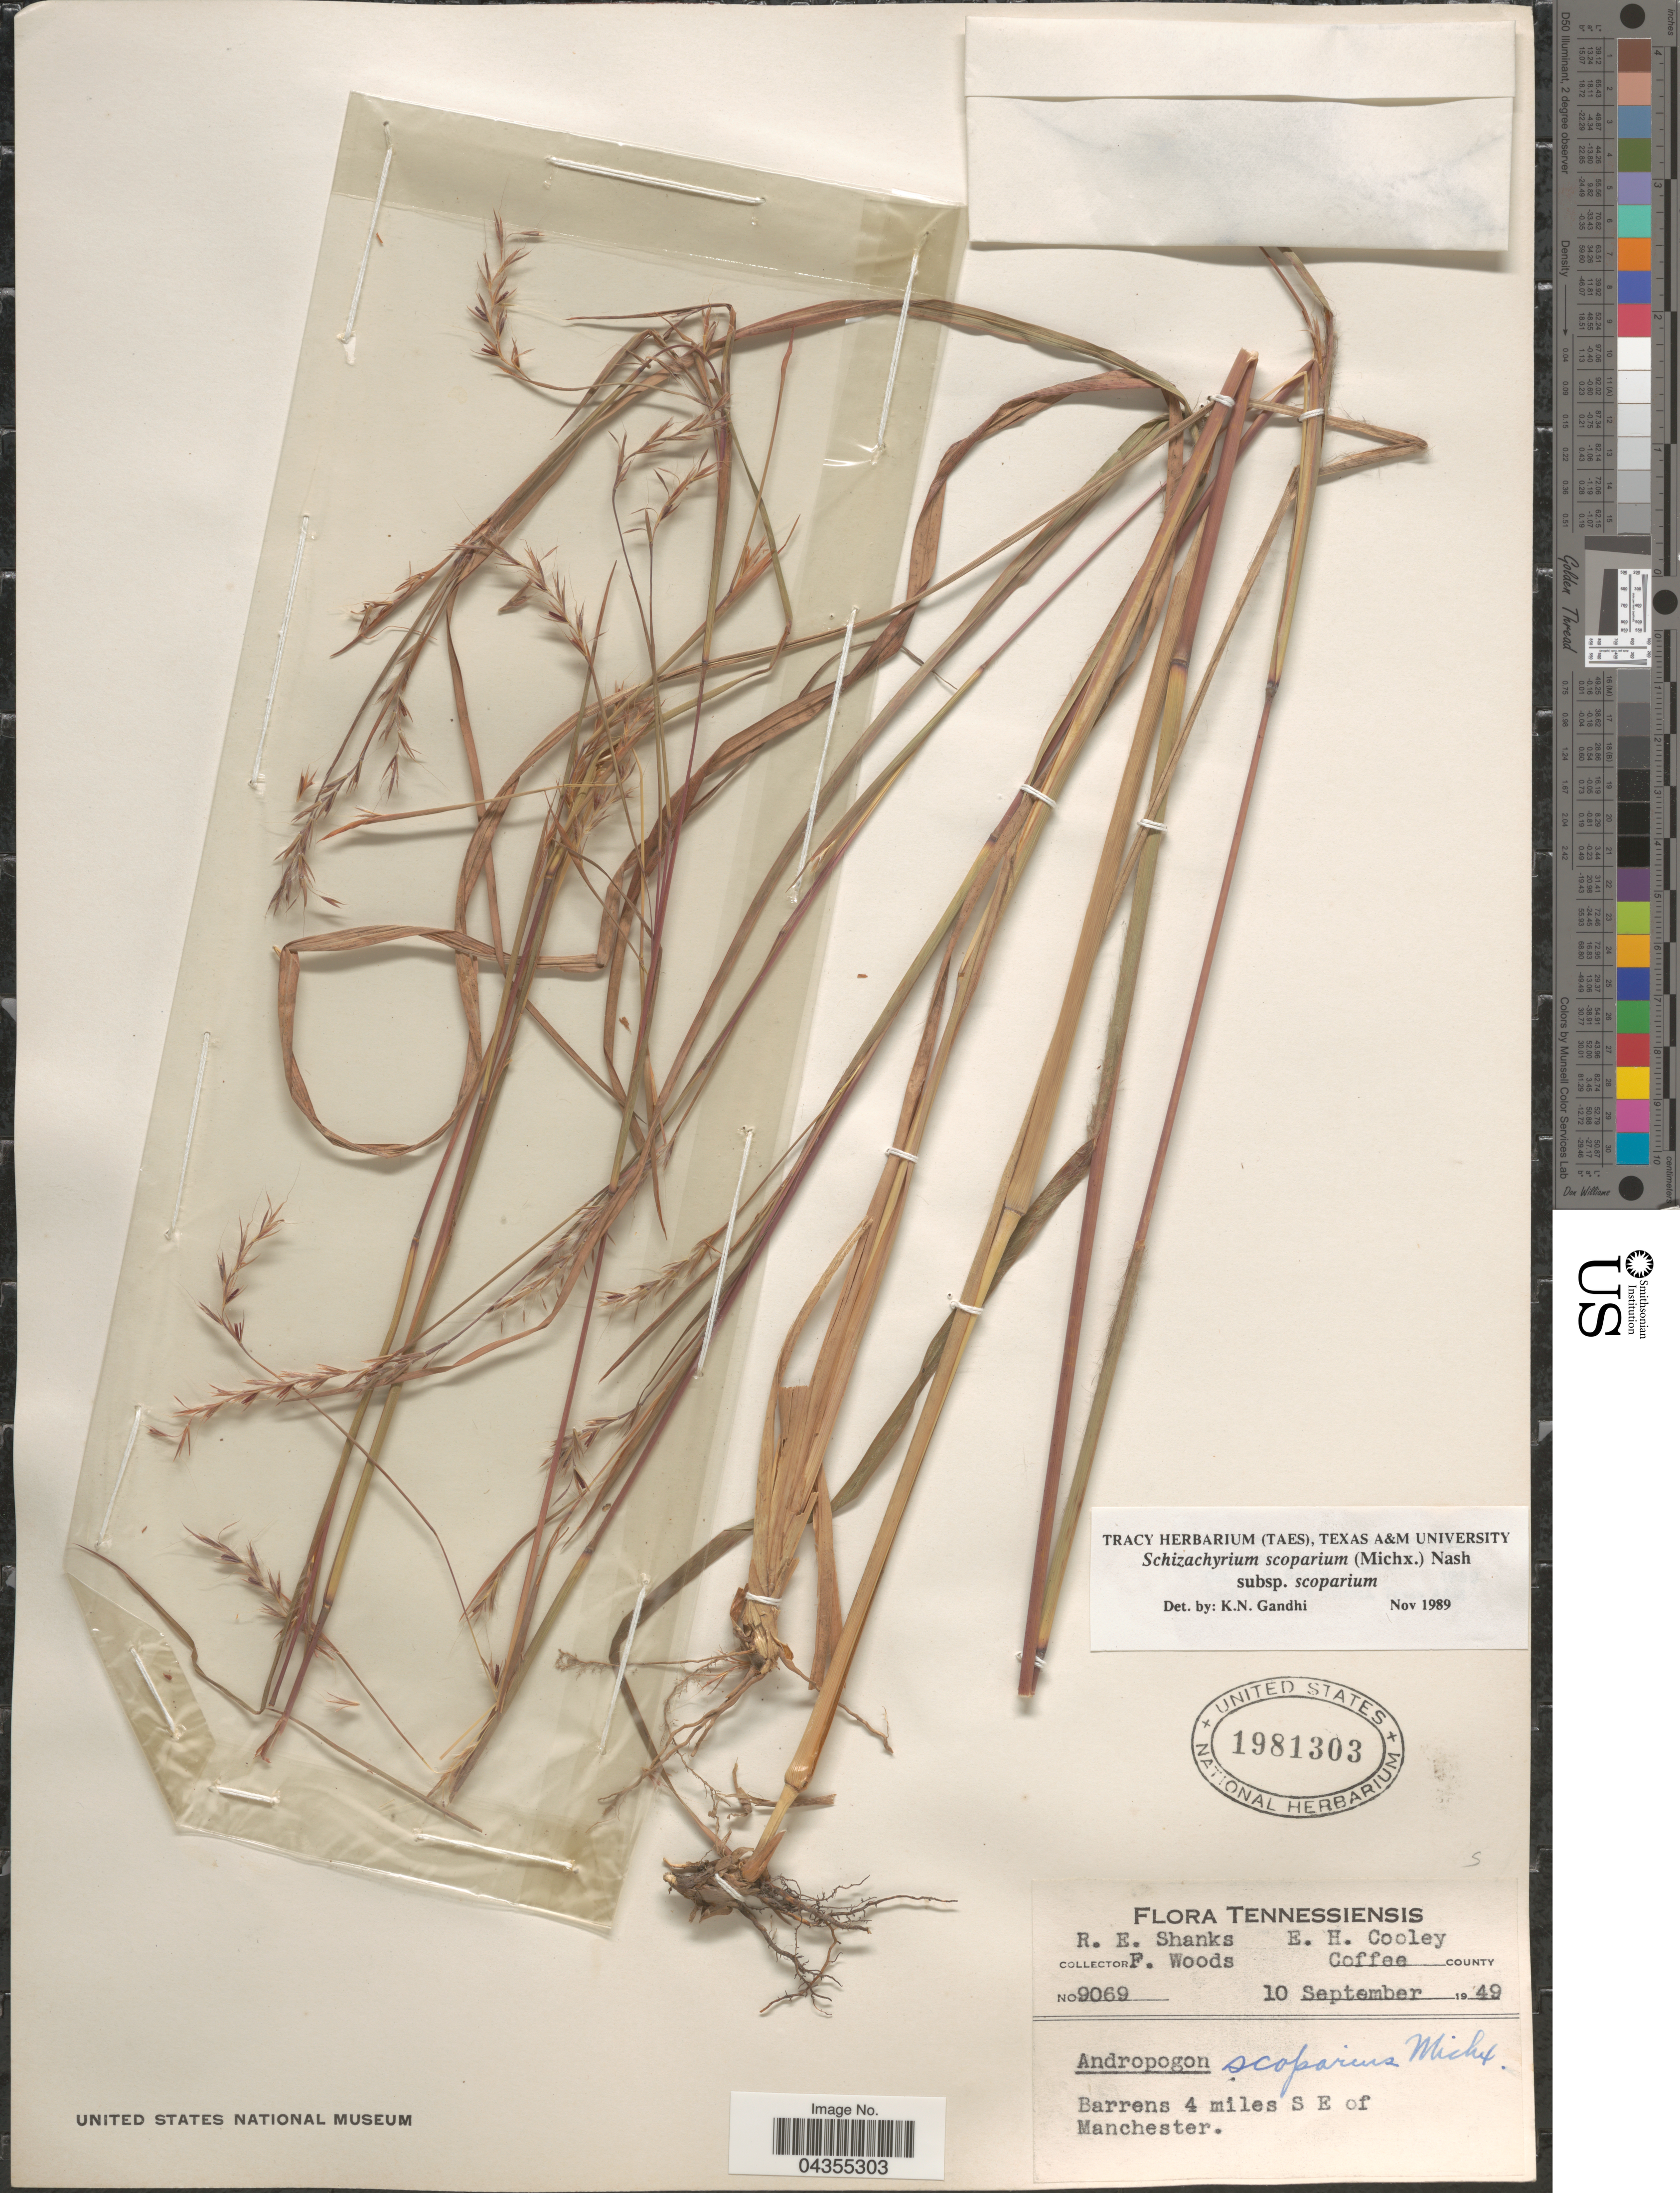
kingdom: Plantae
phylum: Tracheophyta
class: Liliopsida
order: Poales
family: Poaceae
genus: Schizachyrium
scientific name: Schizachyrium scoparium var. scoparium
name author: (Michx.) Nash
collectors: R. Shanks, E. H. Cooley & F. Woods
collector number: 9069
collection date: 1949-09-10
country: United States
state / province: Tennessee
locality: Coffee County. Barrens 4 miles S E of Manchester.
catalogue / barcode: US 1981303